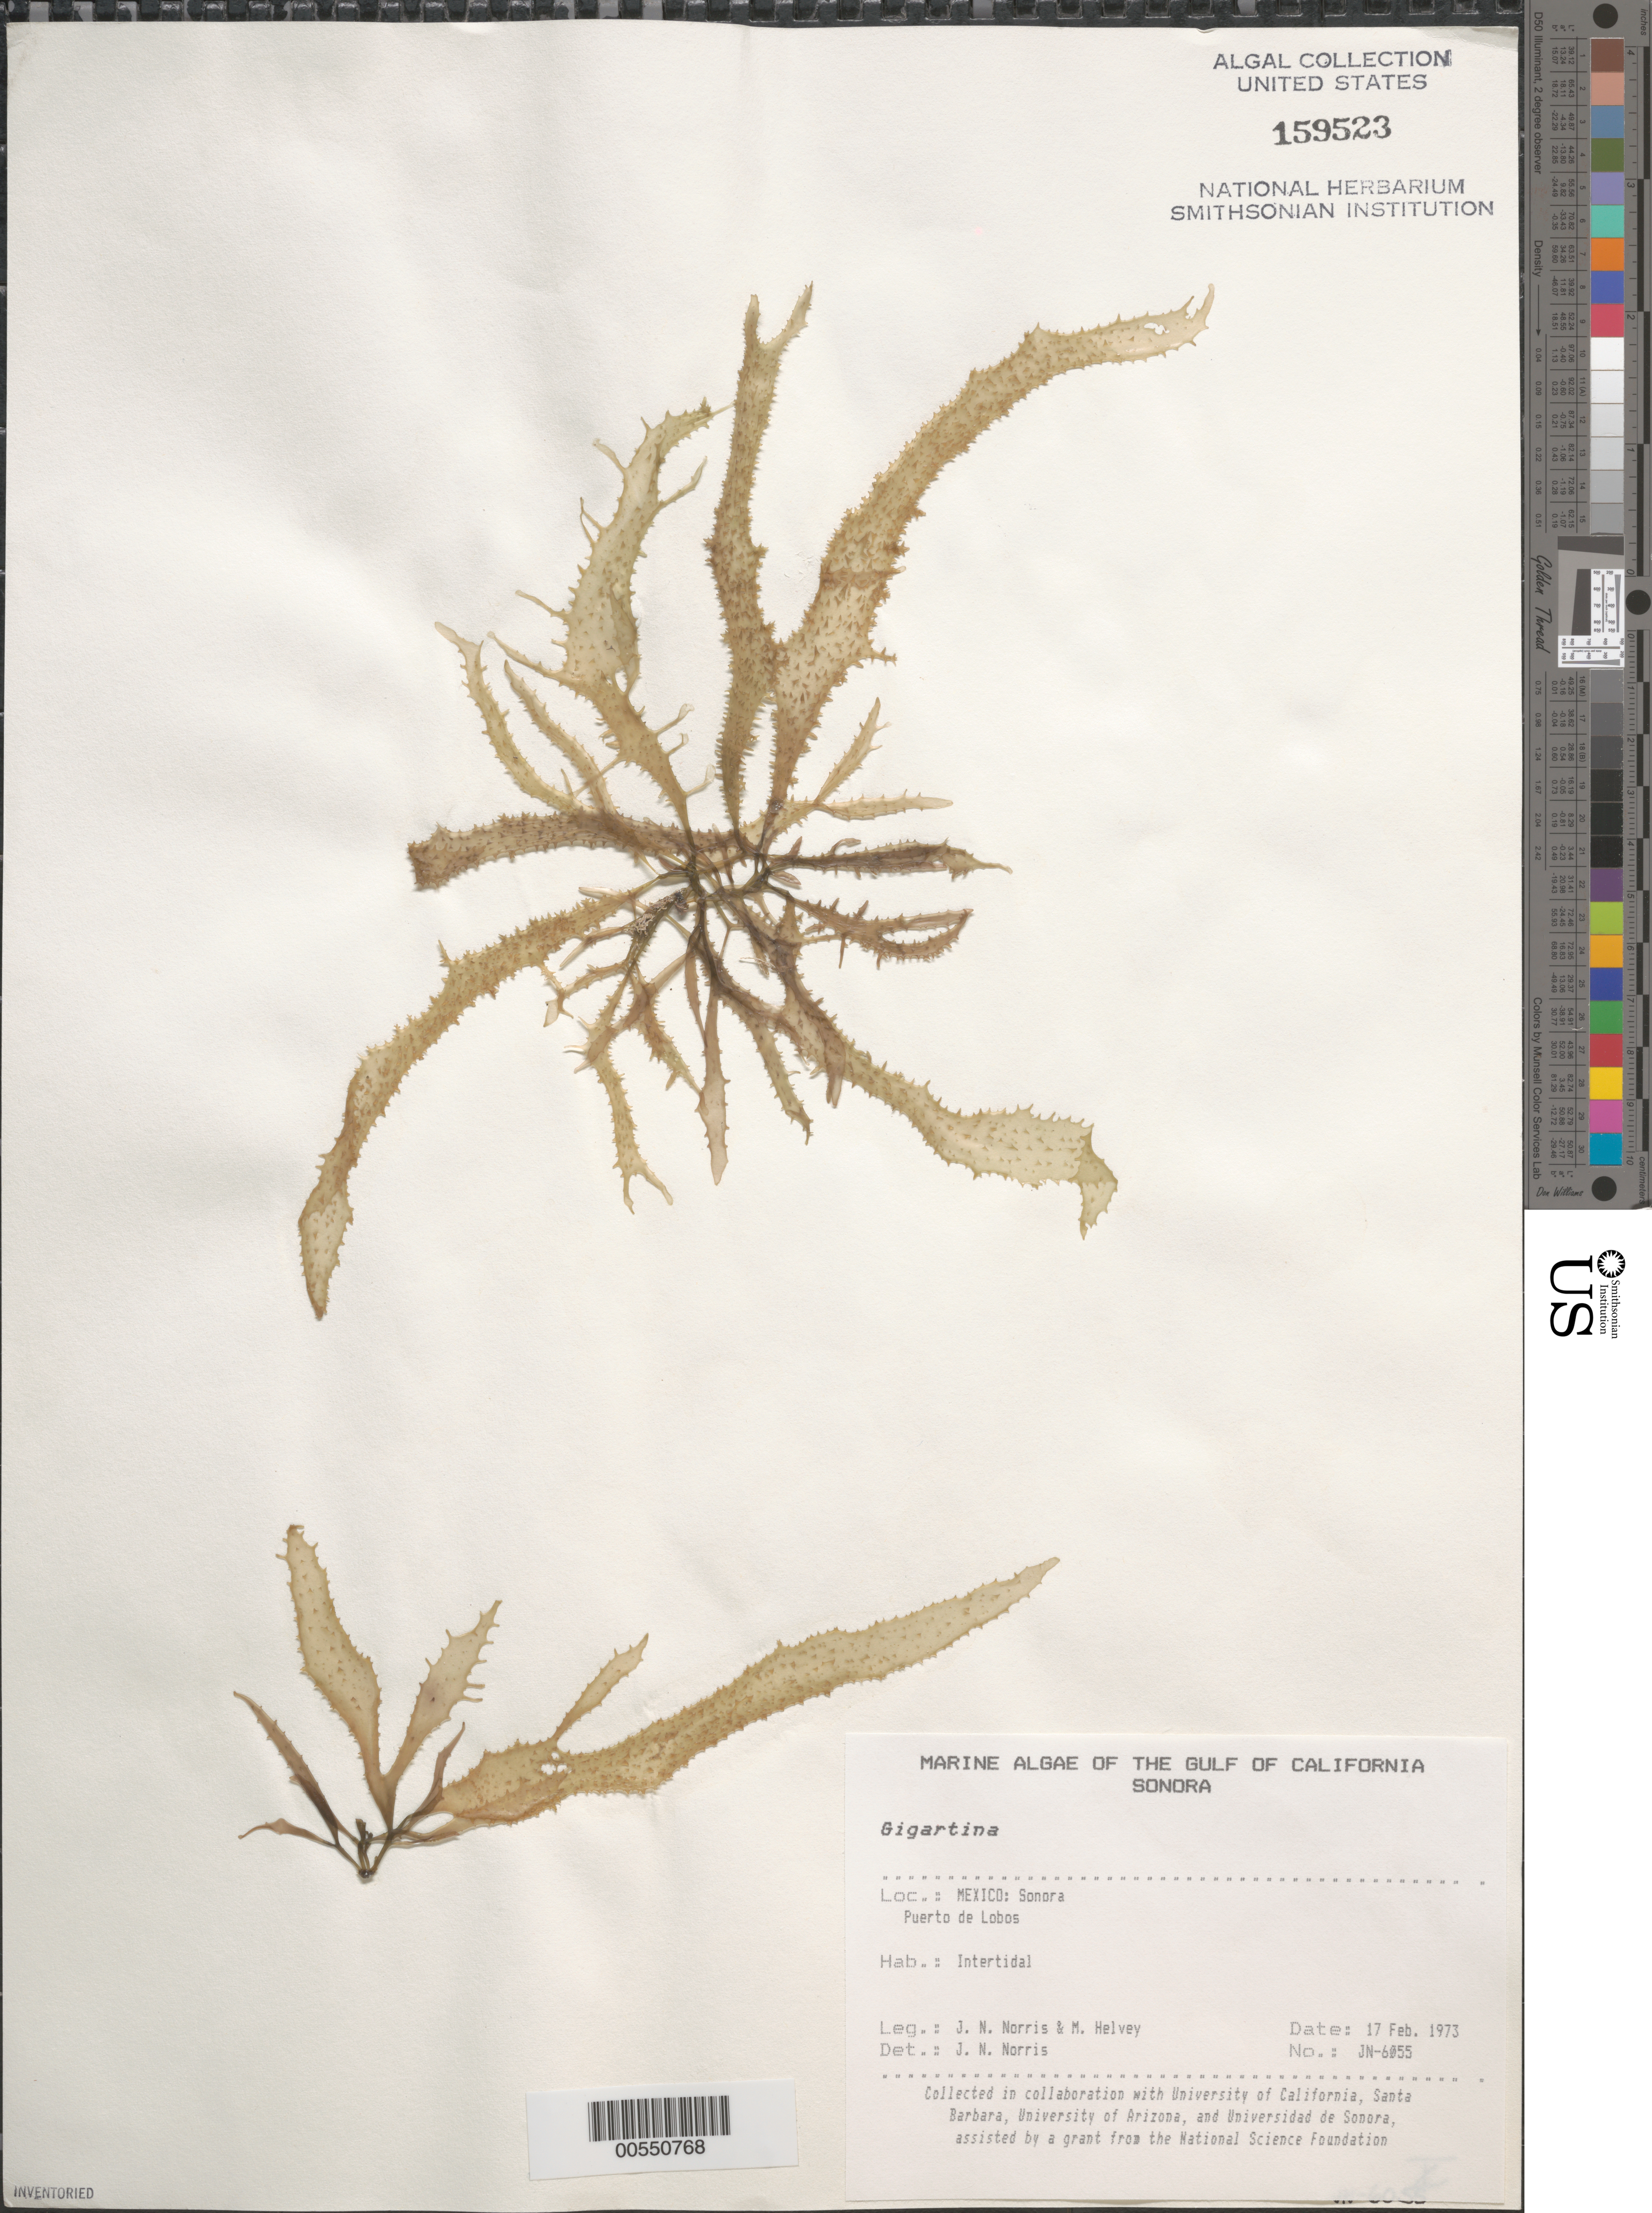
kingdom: Plantae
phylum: Rhodophyta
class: Florideophyceae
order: Gigartinales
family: Gigartinaceae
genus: Gigartina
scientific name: Gigartina sp.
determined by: Norris, James N.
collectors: J. N. Norris & M. Helvey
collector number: JN-6055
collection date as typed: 17 Feb 1973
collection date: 1973-02-17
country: Mexico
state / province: Sonora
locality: Puerto de Lobos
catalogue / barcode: US 159523